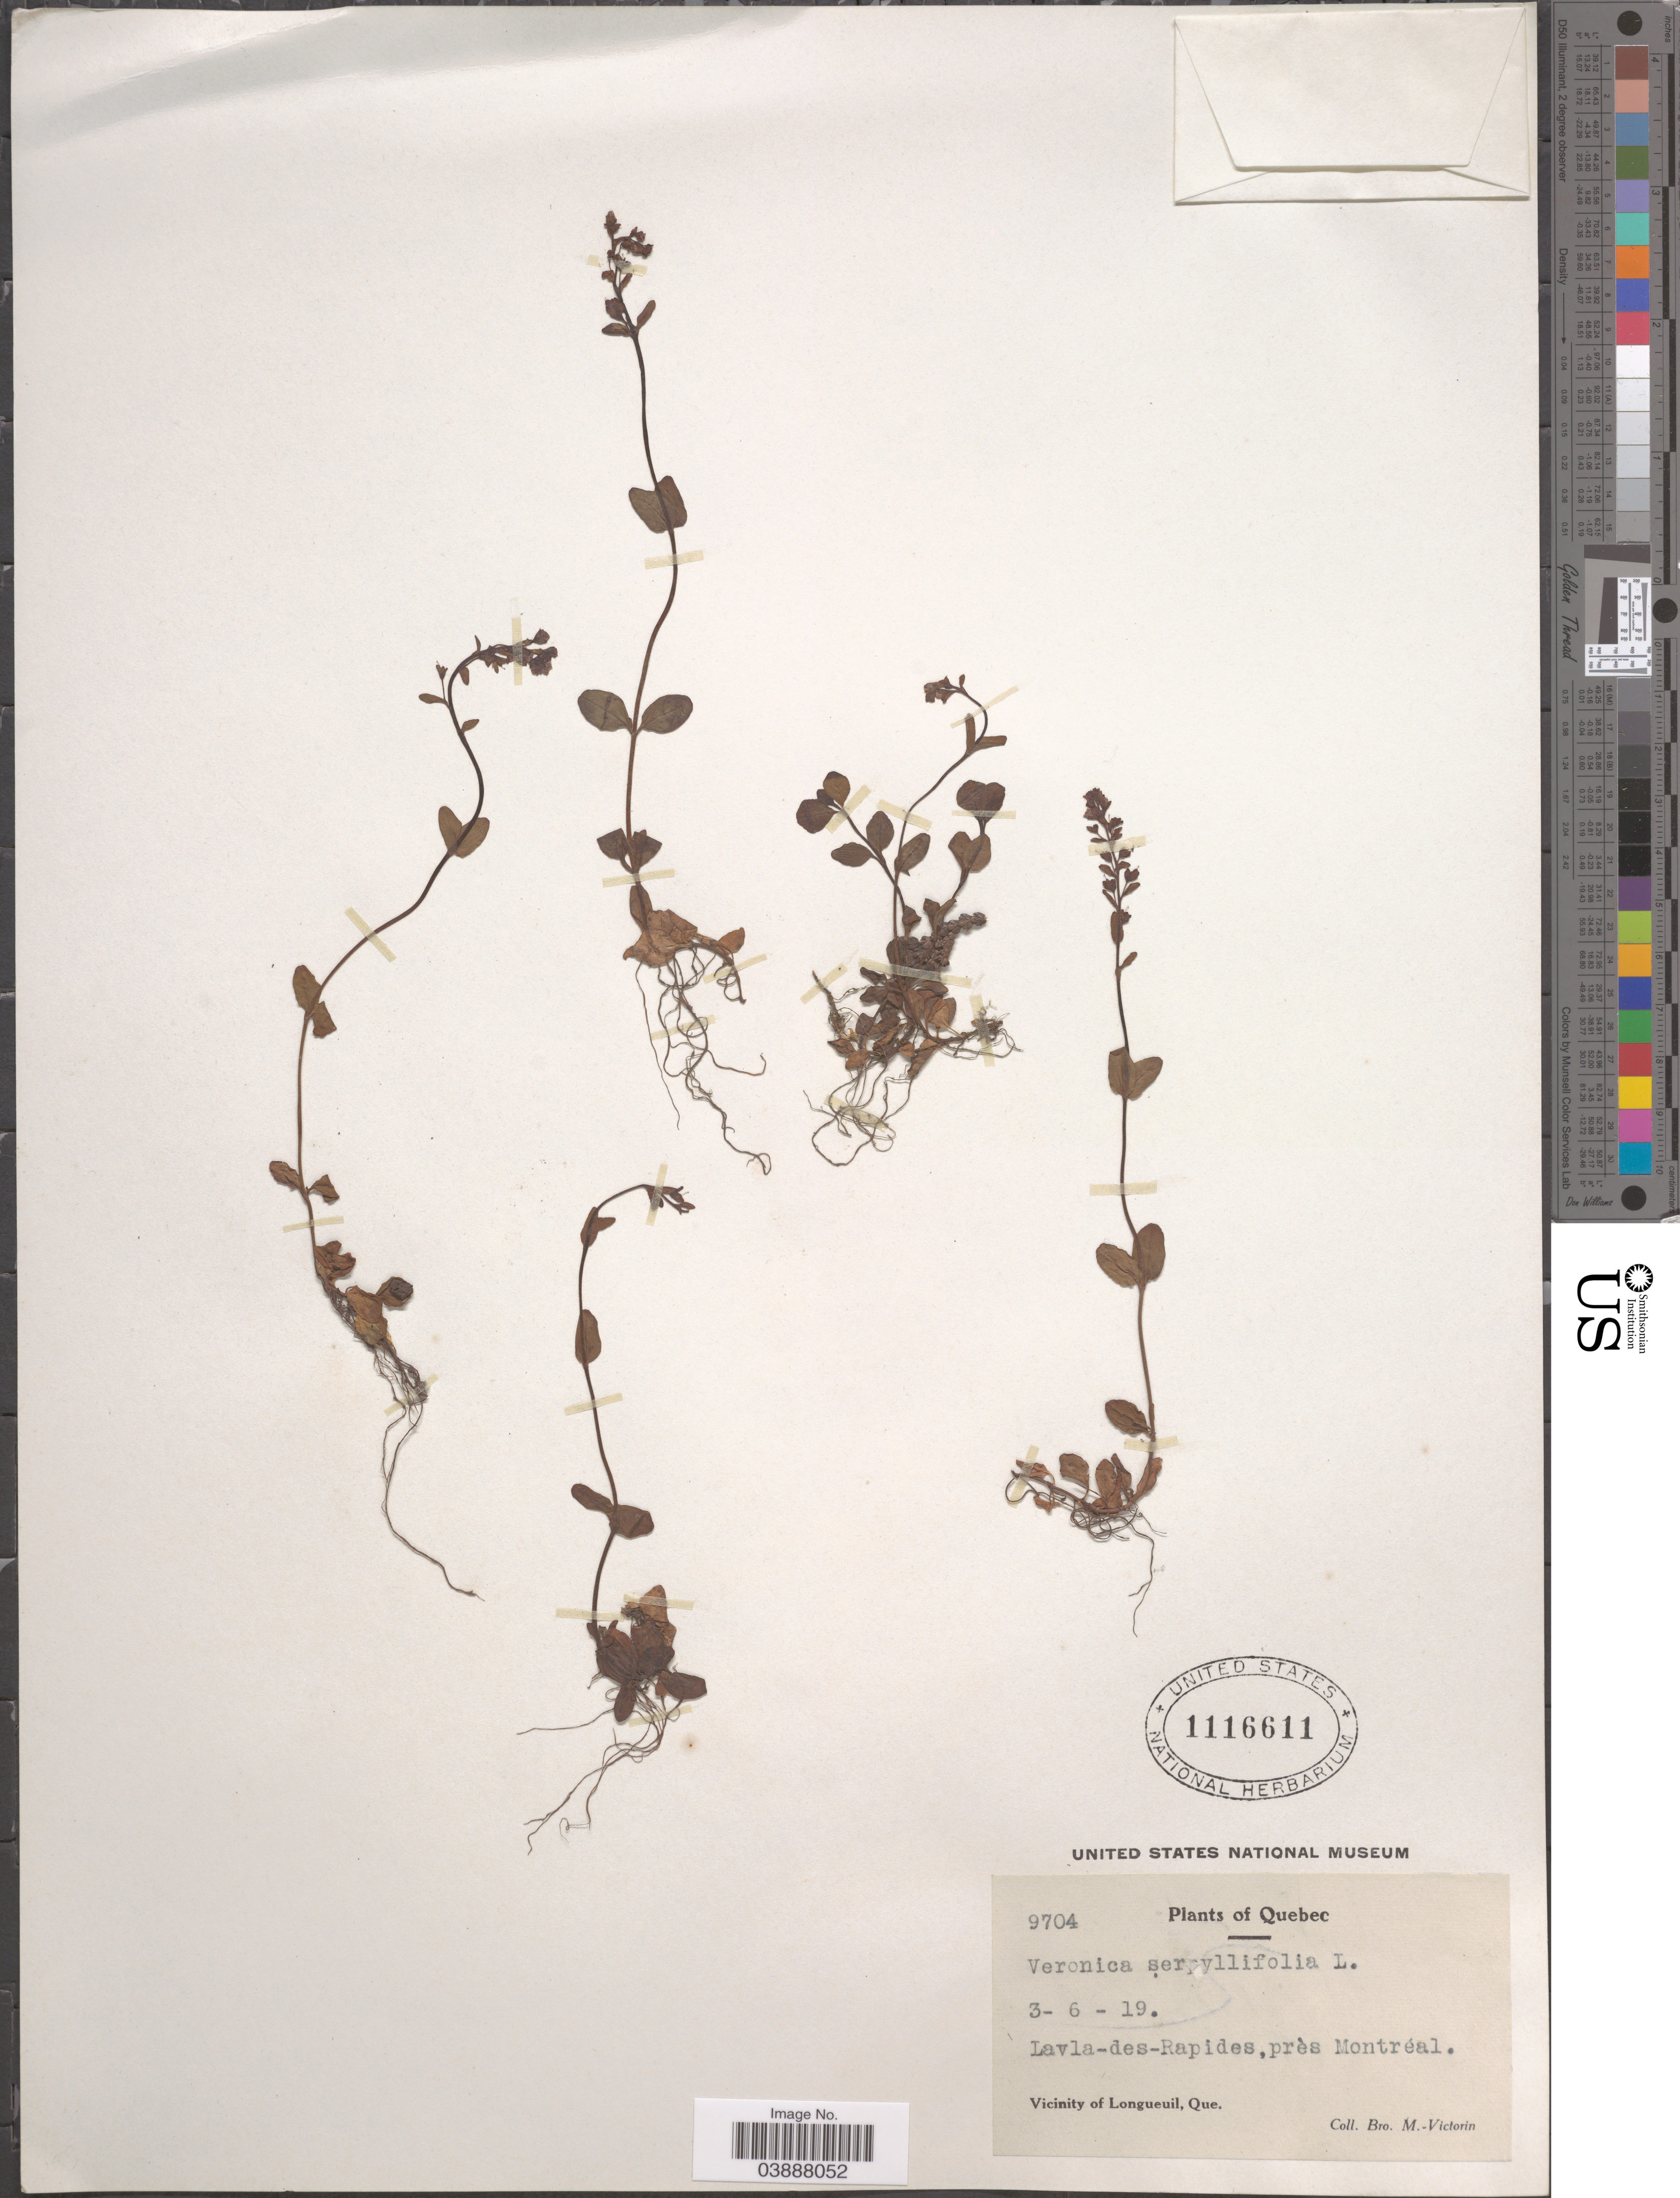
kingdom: Plantae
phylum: Tracheophyta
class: Magnoliopsida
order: Lamiales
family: Plantaginaceae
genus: Veronica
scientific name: Veronica serpyllifolia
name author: L.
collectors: Fr. Marie-Victorin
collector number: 9704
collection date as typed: Transcribed d/m/y: 3/6/19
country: Canada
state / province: Quebec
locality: Lavla-des-Rapides, près Montréal. Vicinity of Longueuil.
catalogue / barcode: US 1116611